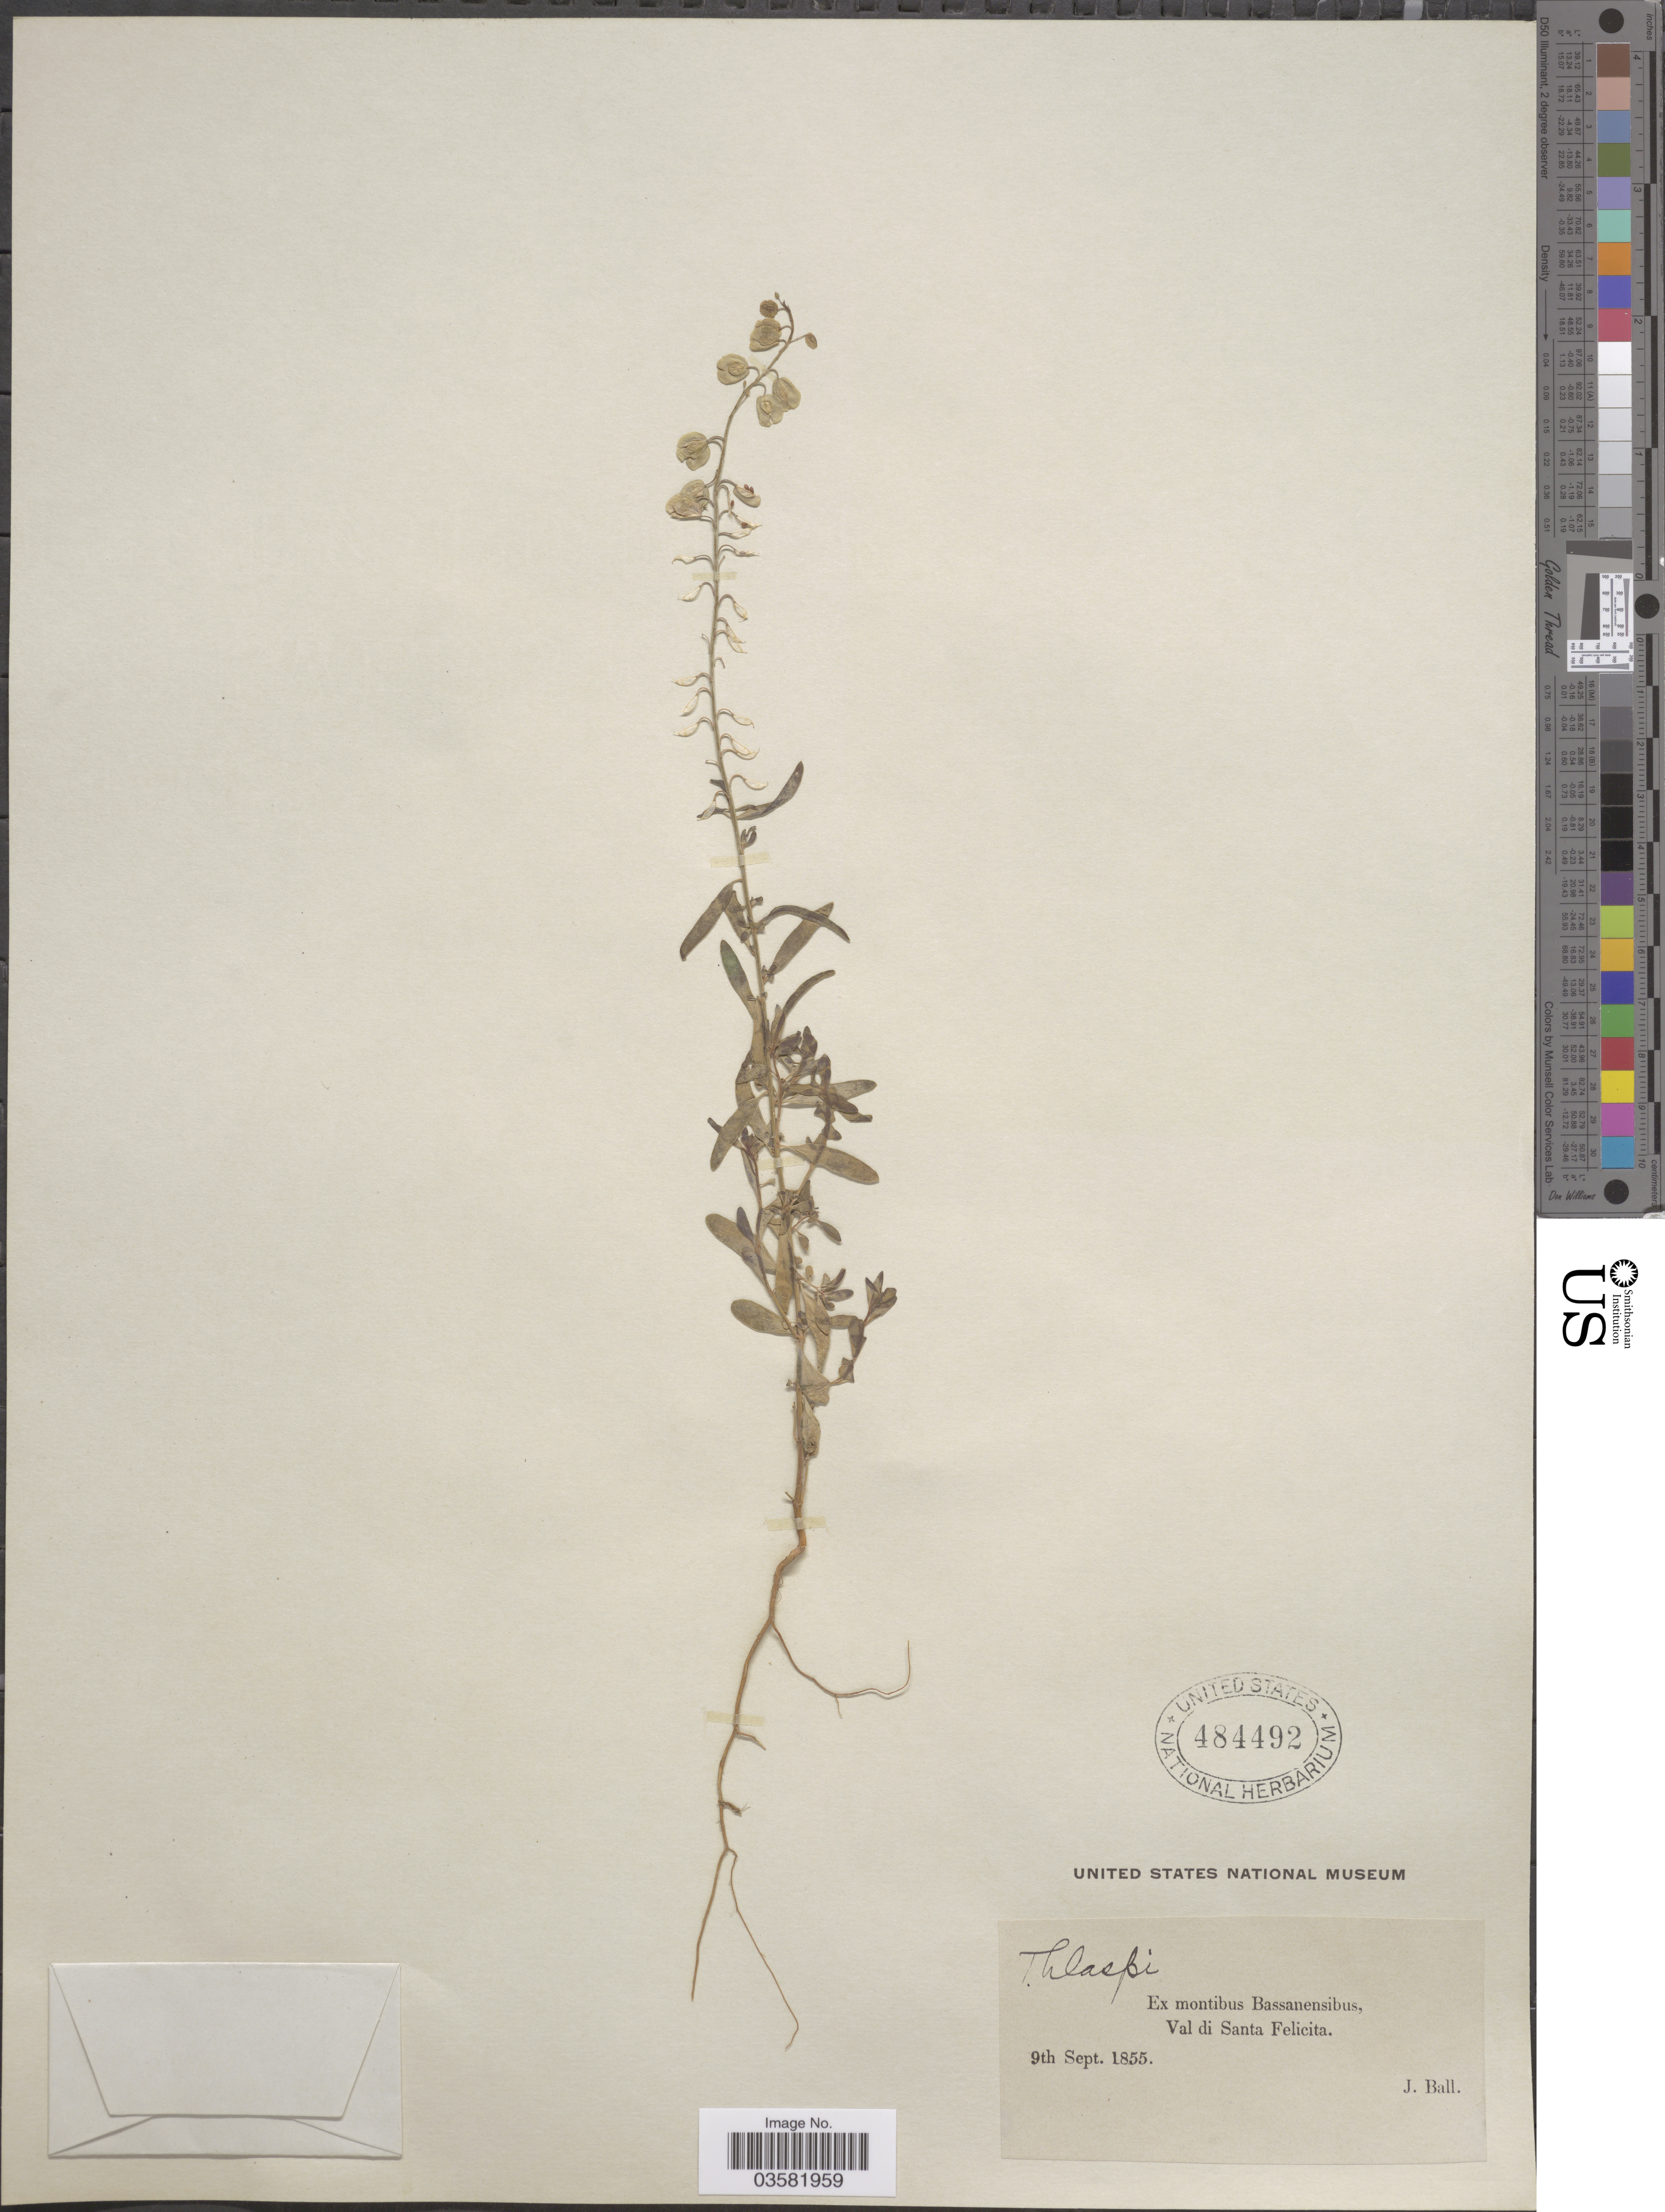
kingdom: Plantae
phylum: Tracheophyta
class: Magnoliopsida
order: Brassicales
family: Brassicaceae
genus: Thlaspi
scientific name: Thlaspi sp.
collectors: J. Ball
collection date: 1855-09-09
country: Italy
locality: Ex montibus Bassanensibus, Val di Santa Felicita.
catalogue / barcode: US 484492